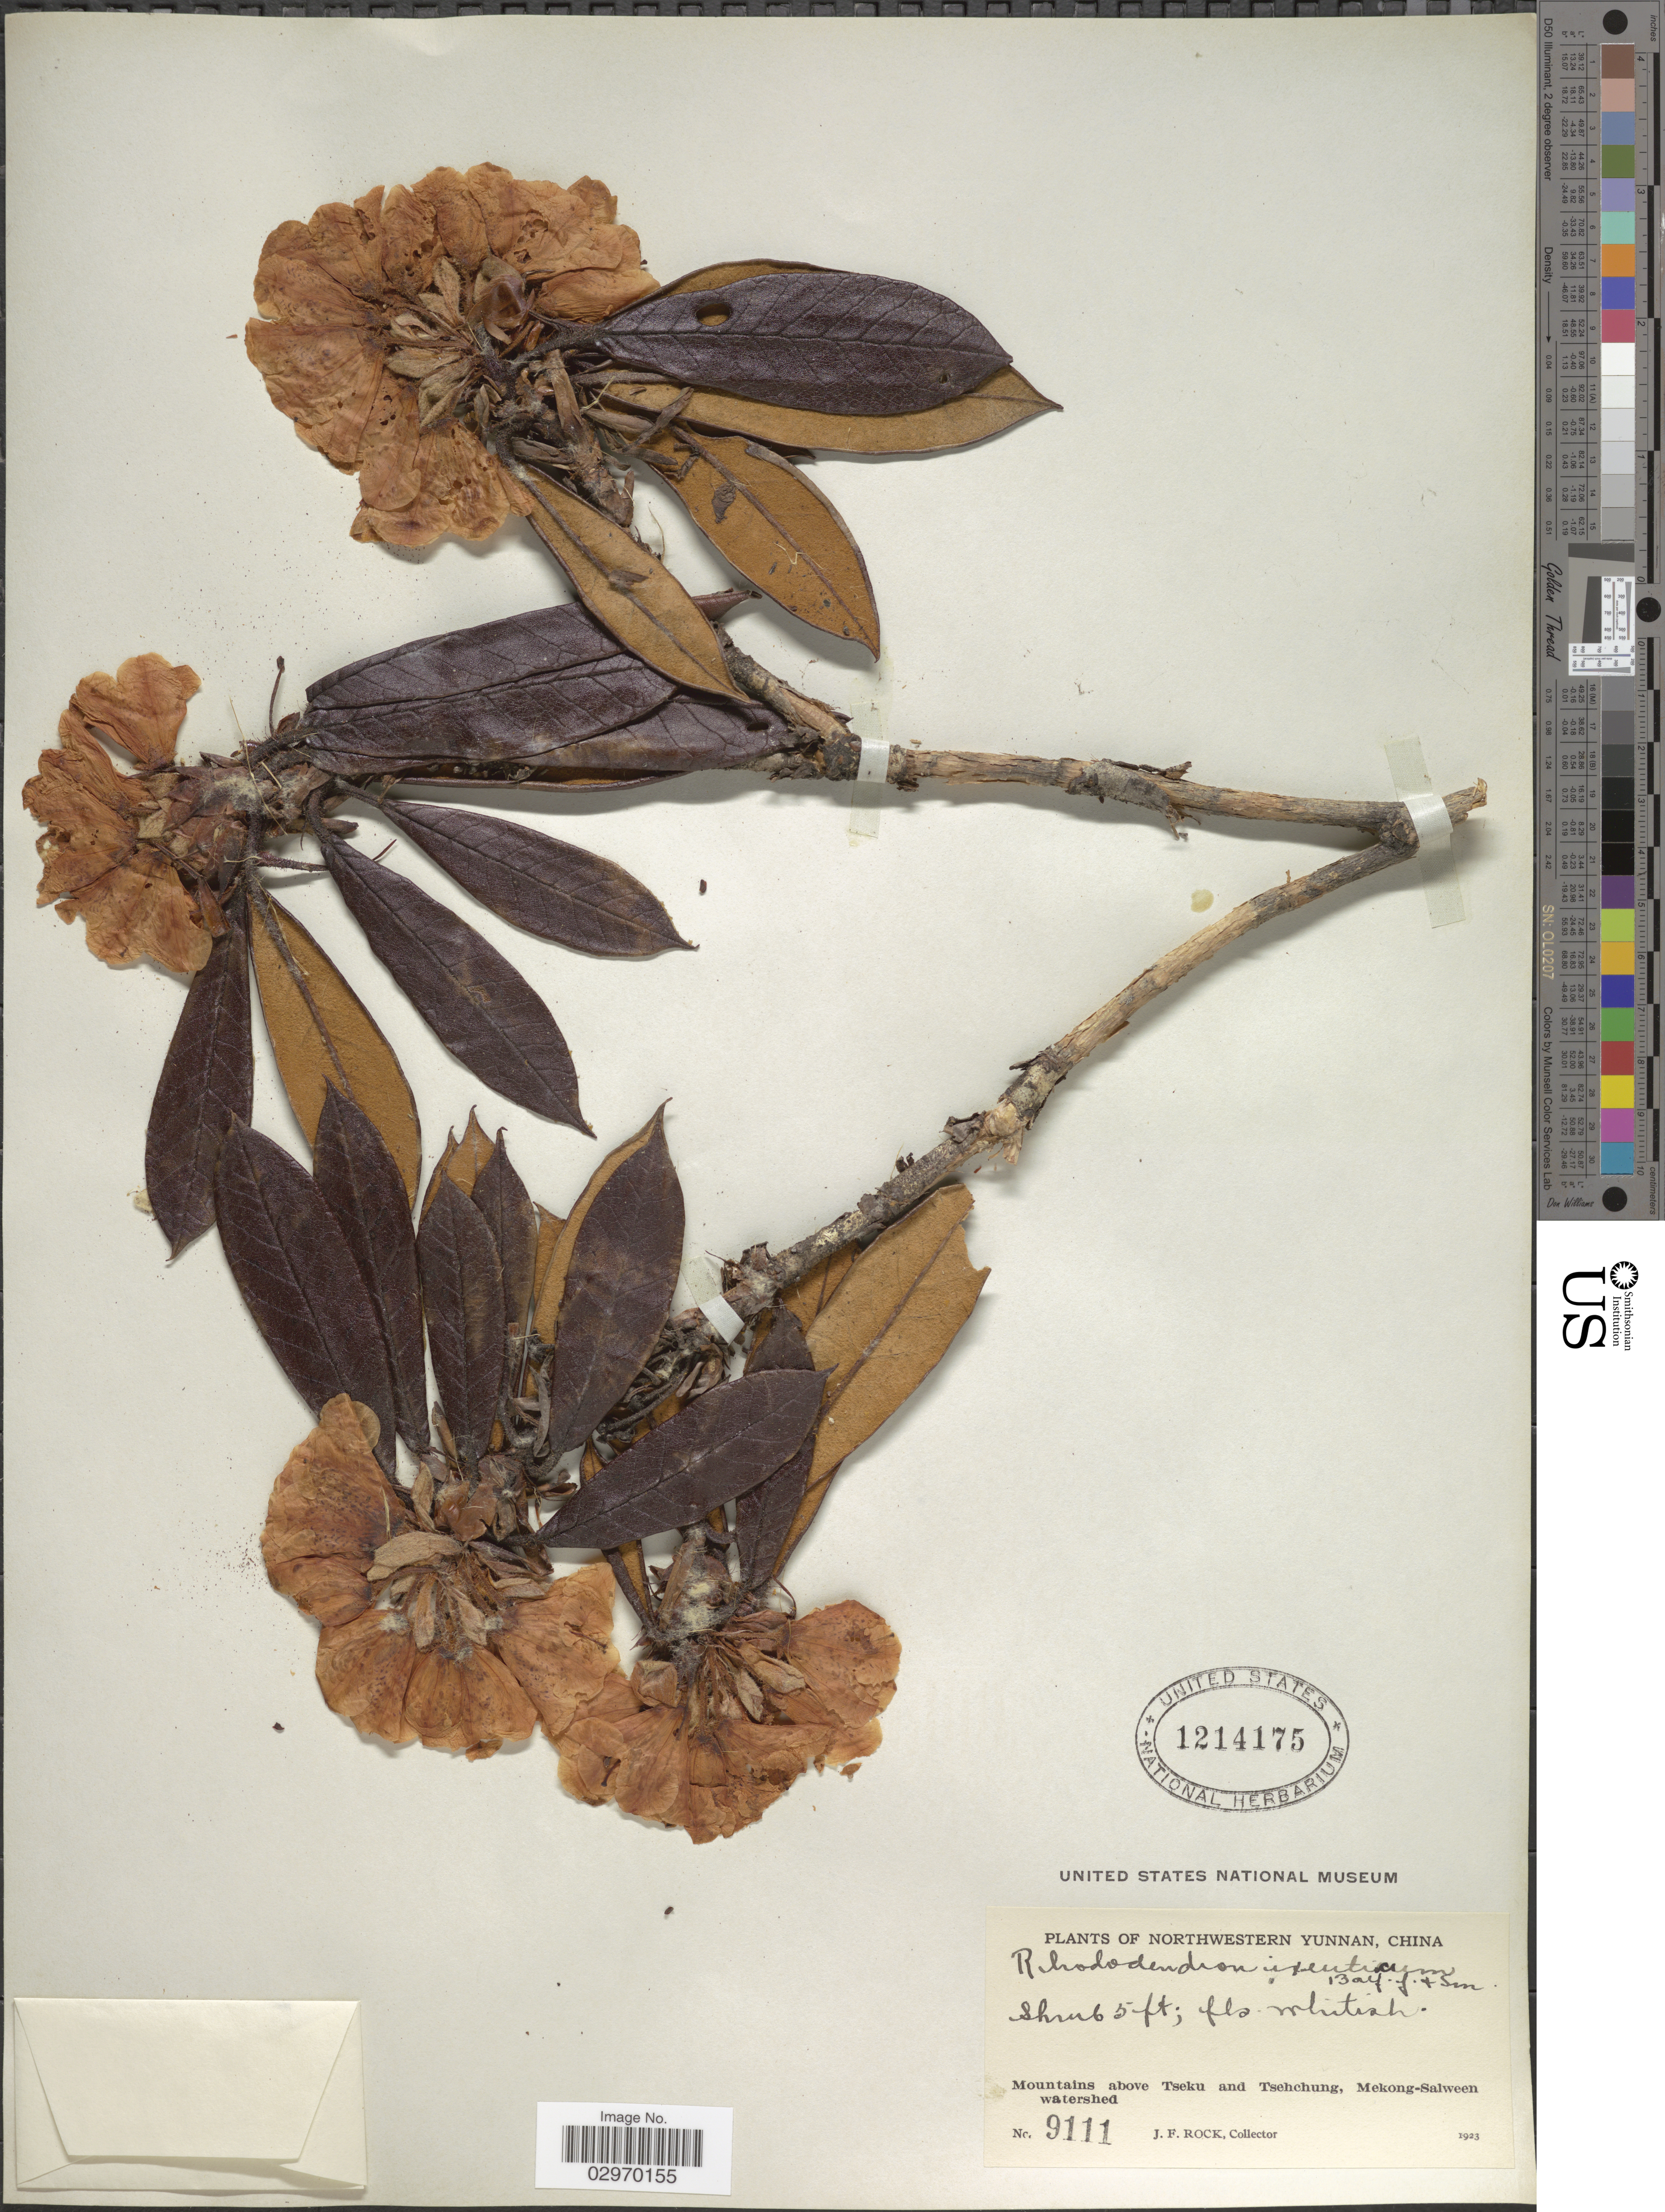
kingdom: Plantae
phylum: Tracheophyta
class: Magnoliopsida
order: Ericales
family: Ericaceae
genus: Rhododendron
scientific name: Rhododendron crinigerum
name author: Franch.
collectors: J. Rock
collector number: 9111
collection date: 1923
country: China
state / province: Yunnan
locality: Northwestern Yunnan. Mountains above Tseku and Tsehchung, Mekong-Salween watershed.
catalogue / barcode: US 1214175